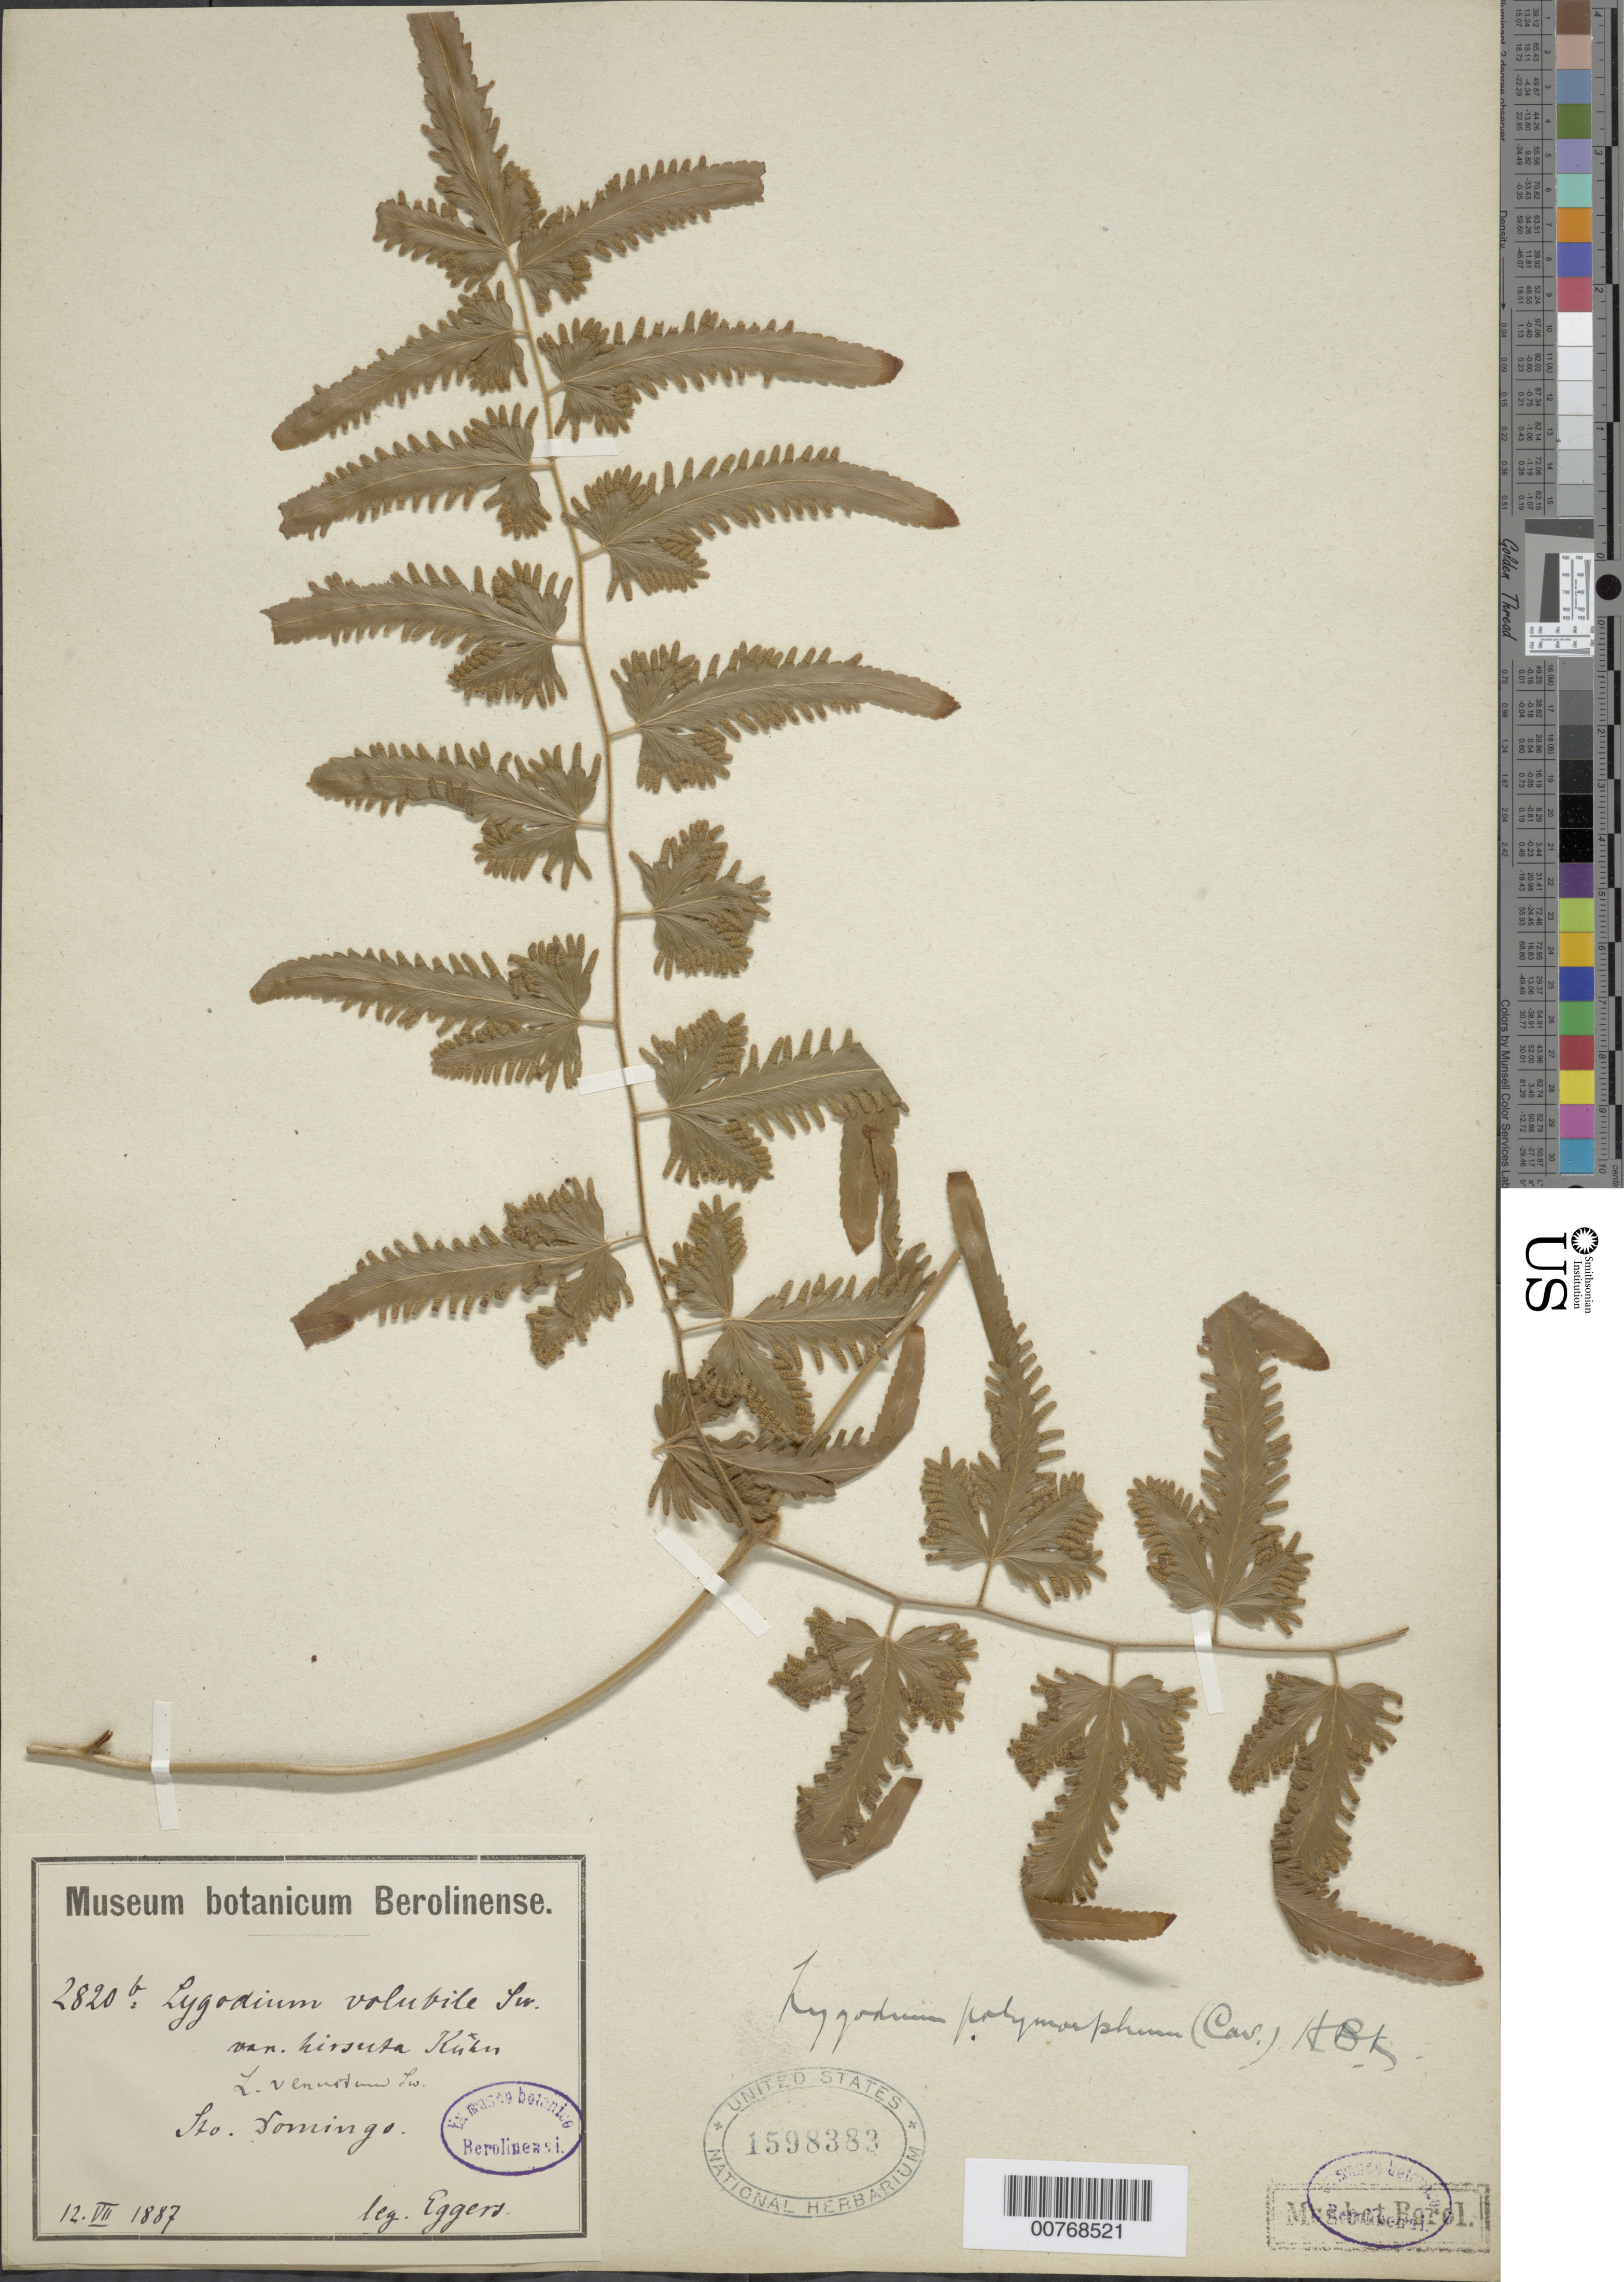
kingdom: Plantae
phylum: Tracheophyta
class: Polypodiopsida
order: Schizaeales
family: Lygodiaceae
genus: Lygodium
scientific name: Lygodium venustum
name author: Sw.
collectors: H. F. A. von Eggers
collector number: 2820b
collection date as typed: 12 Jul 1887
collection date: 1887-07-12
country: Dominican Republic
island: Hispaniola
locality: Santo Domingo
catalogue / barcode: US 1598383